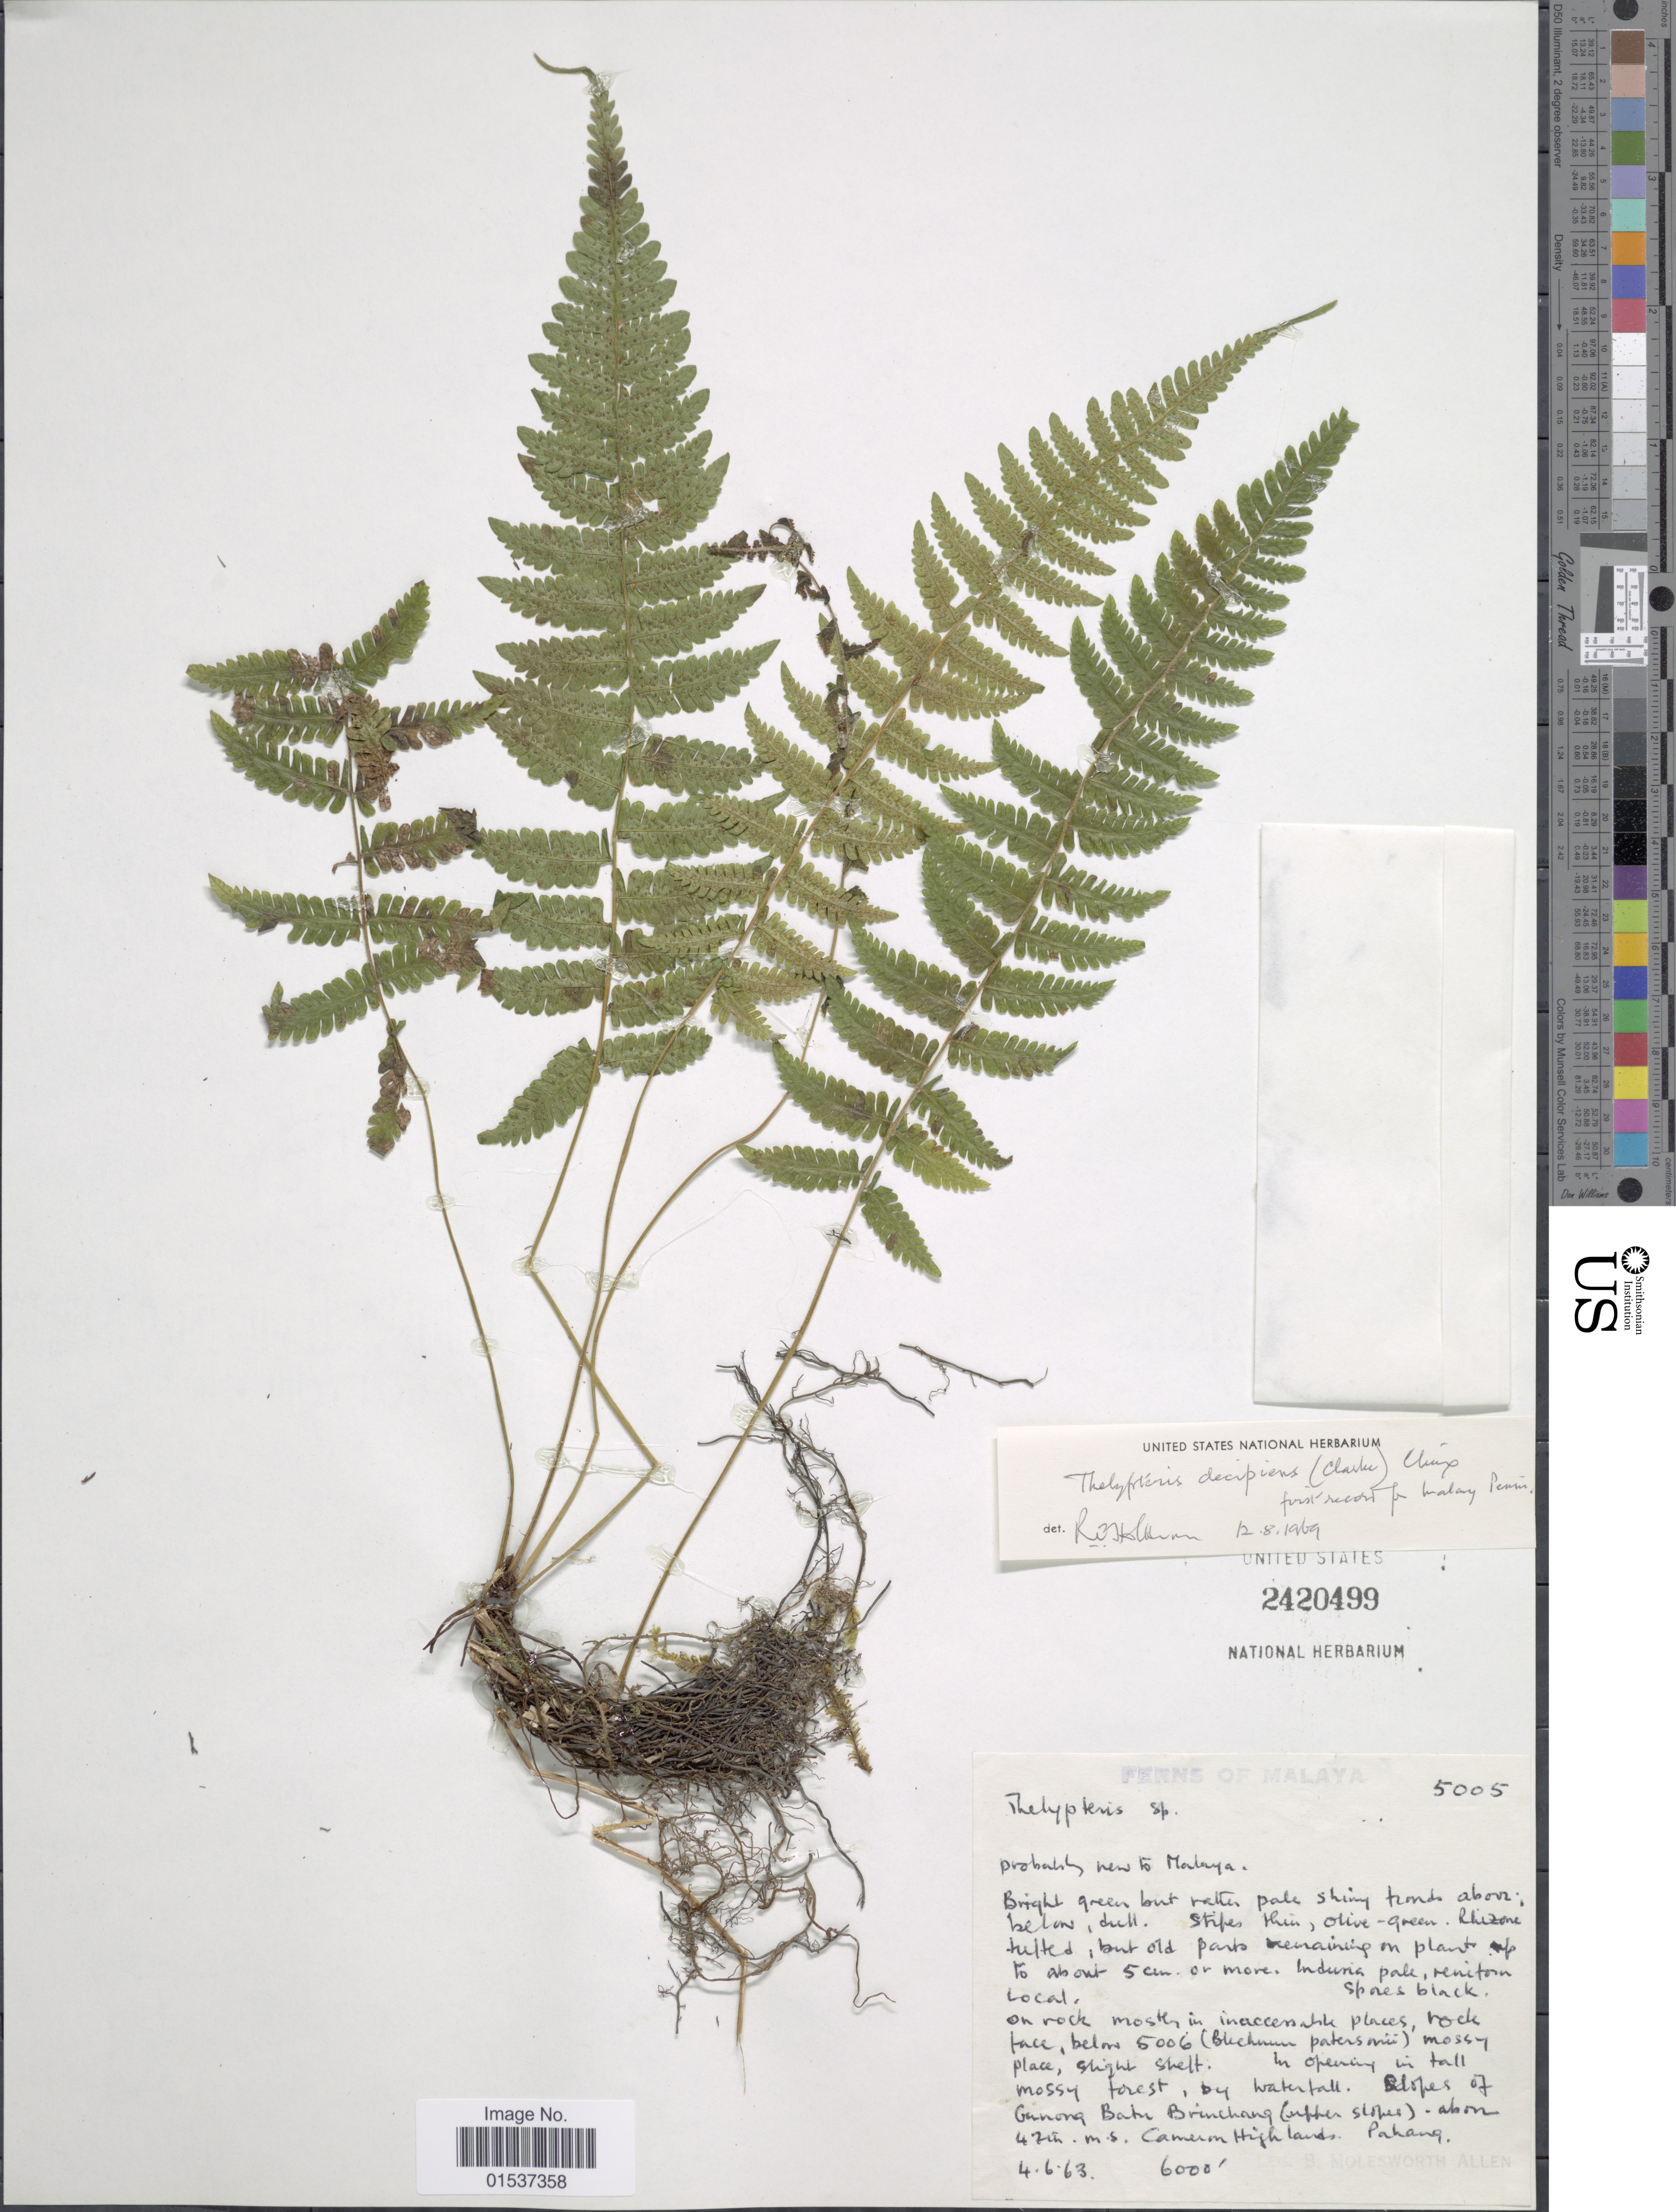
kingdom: Plantae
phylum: Tracheophyta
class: Polypodiopsida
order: Polypodiales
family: Thelypteridaceae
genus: Metathelypteris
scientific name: Metathelypteris flaccida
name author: (Blume) Ching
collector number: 5005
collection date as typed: Transcribed d/m/y: 4/6/63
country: Malaysia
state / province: Pahang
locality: Gunong Batu Brichang (upper slopes),Slopes of 47 in m.s. Cameron Highlands.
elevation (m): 1829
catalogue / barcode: US 2420499